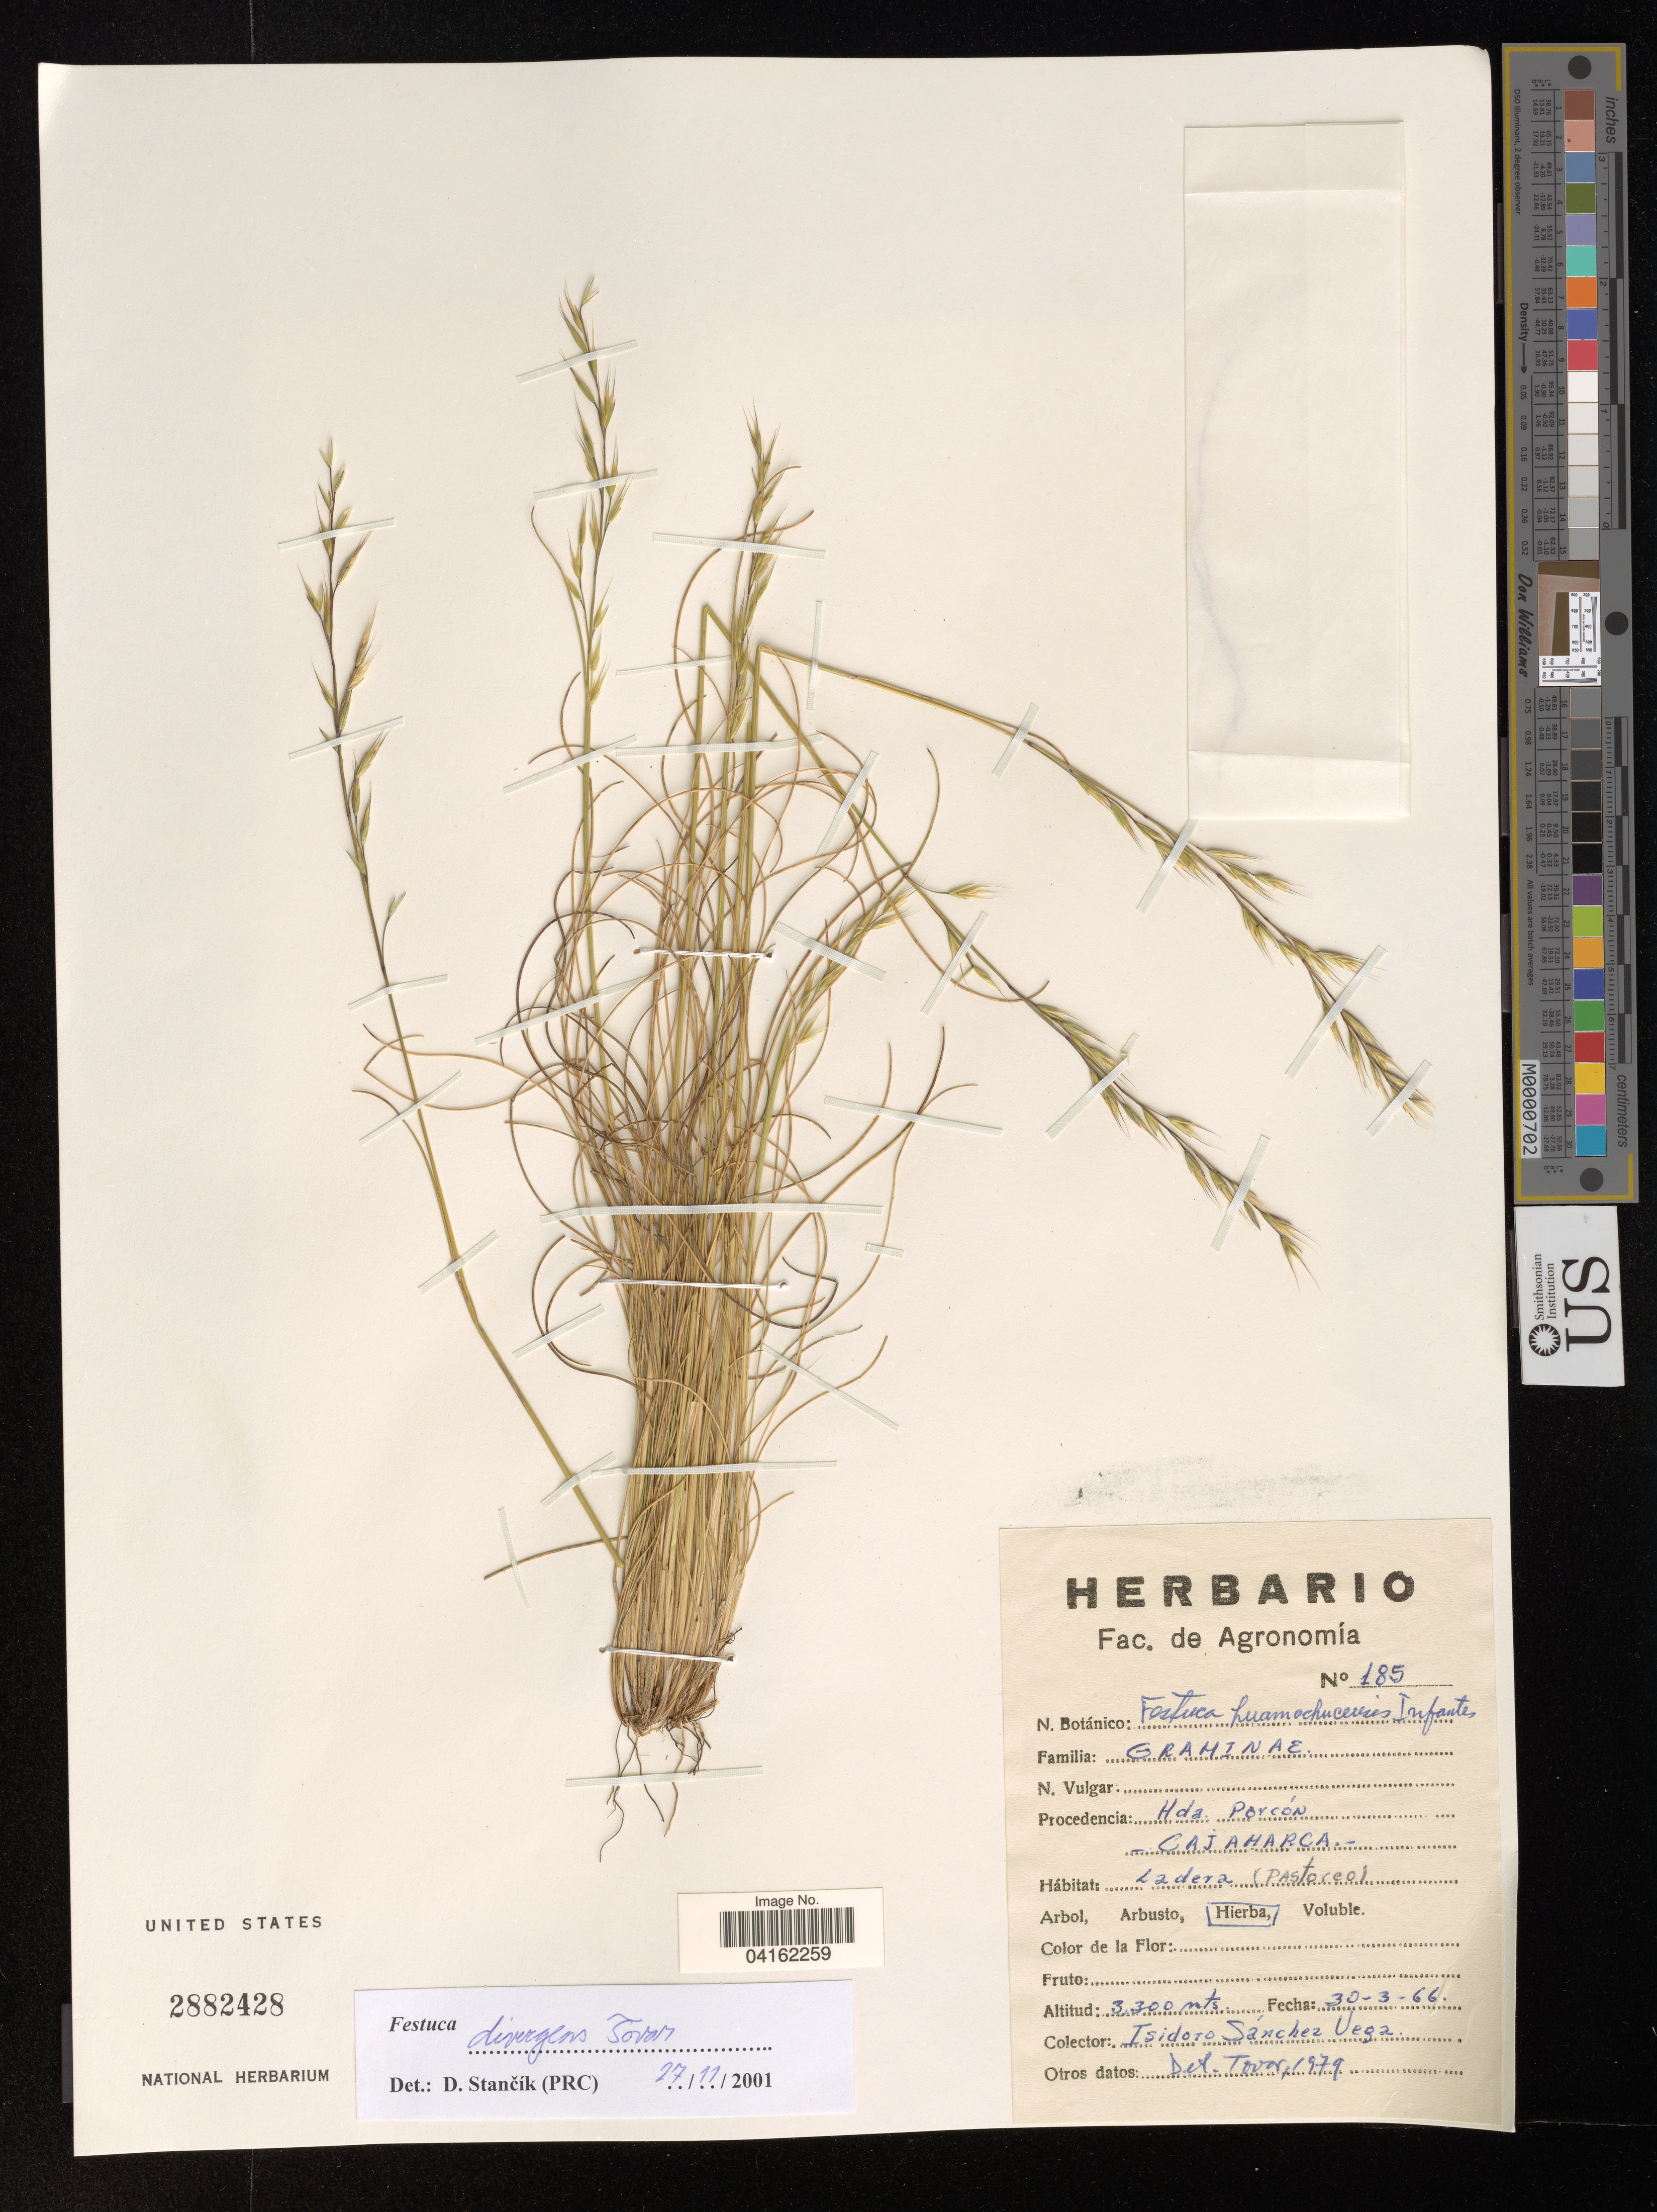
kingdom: Plantae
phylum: Tracheophyta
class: Liliopsida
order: Poales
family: Poaceae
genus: Festuca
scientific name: Festuca divergens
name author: Tovar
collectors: I. Sánchez Vega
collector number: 185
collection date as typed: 30 3 66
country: Peru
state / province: Cajamarca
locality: Procedencia: Hda. Porcón.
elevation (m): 3300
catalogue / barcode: US 2882428